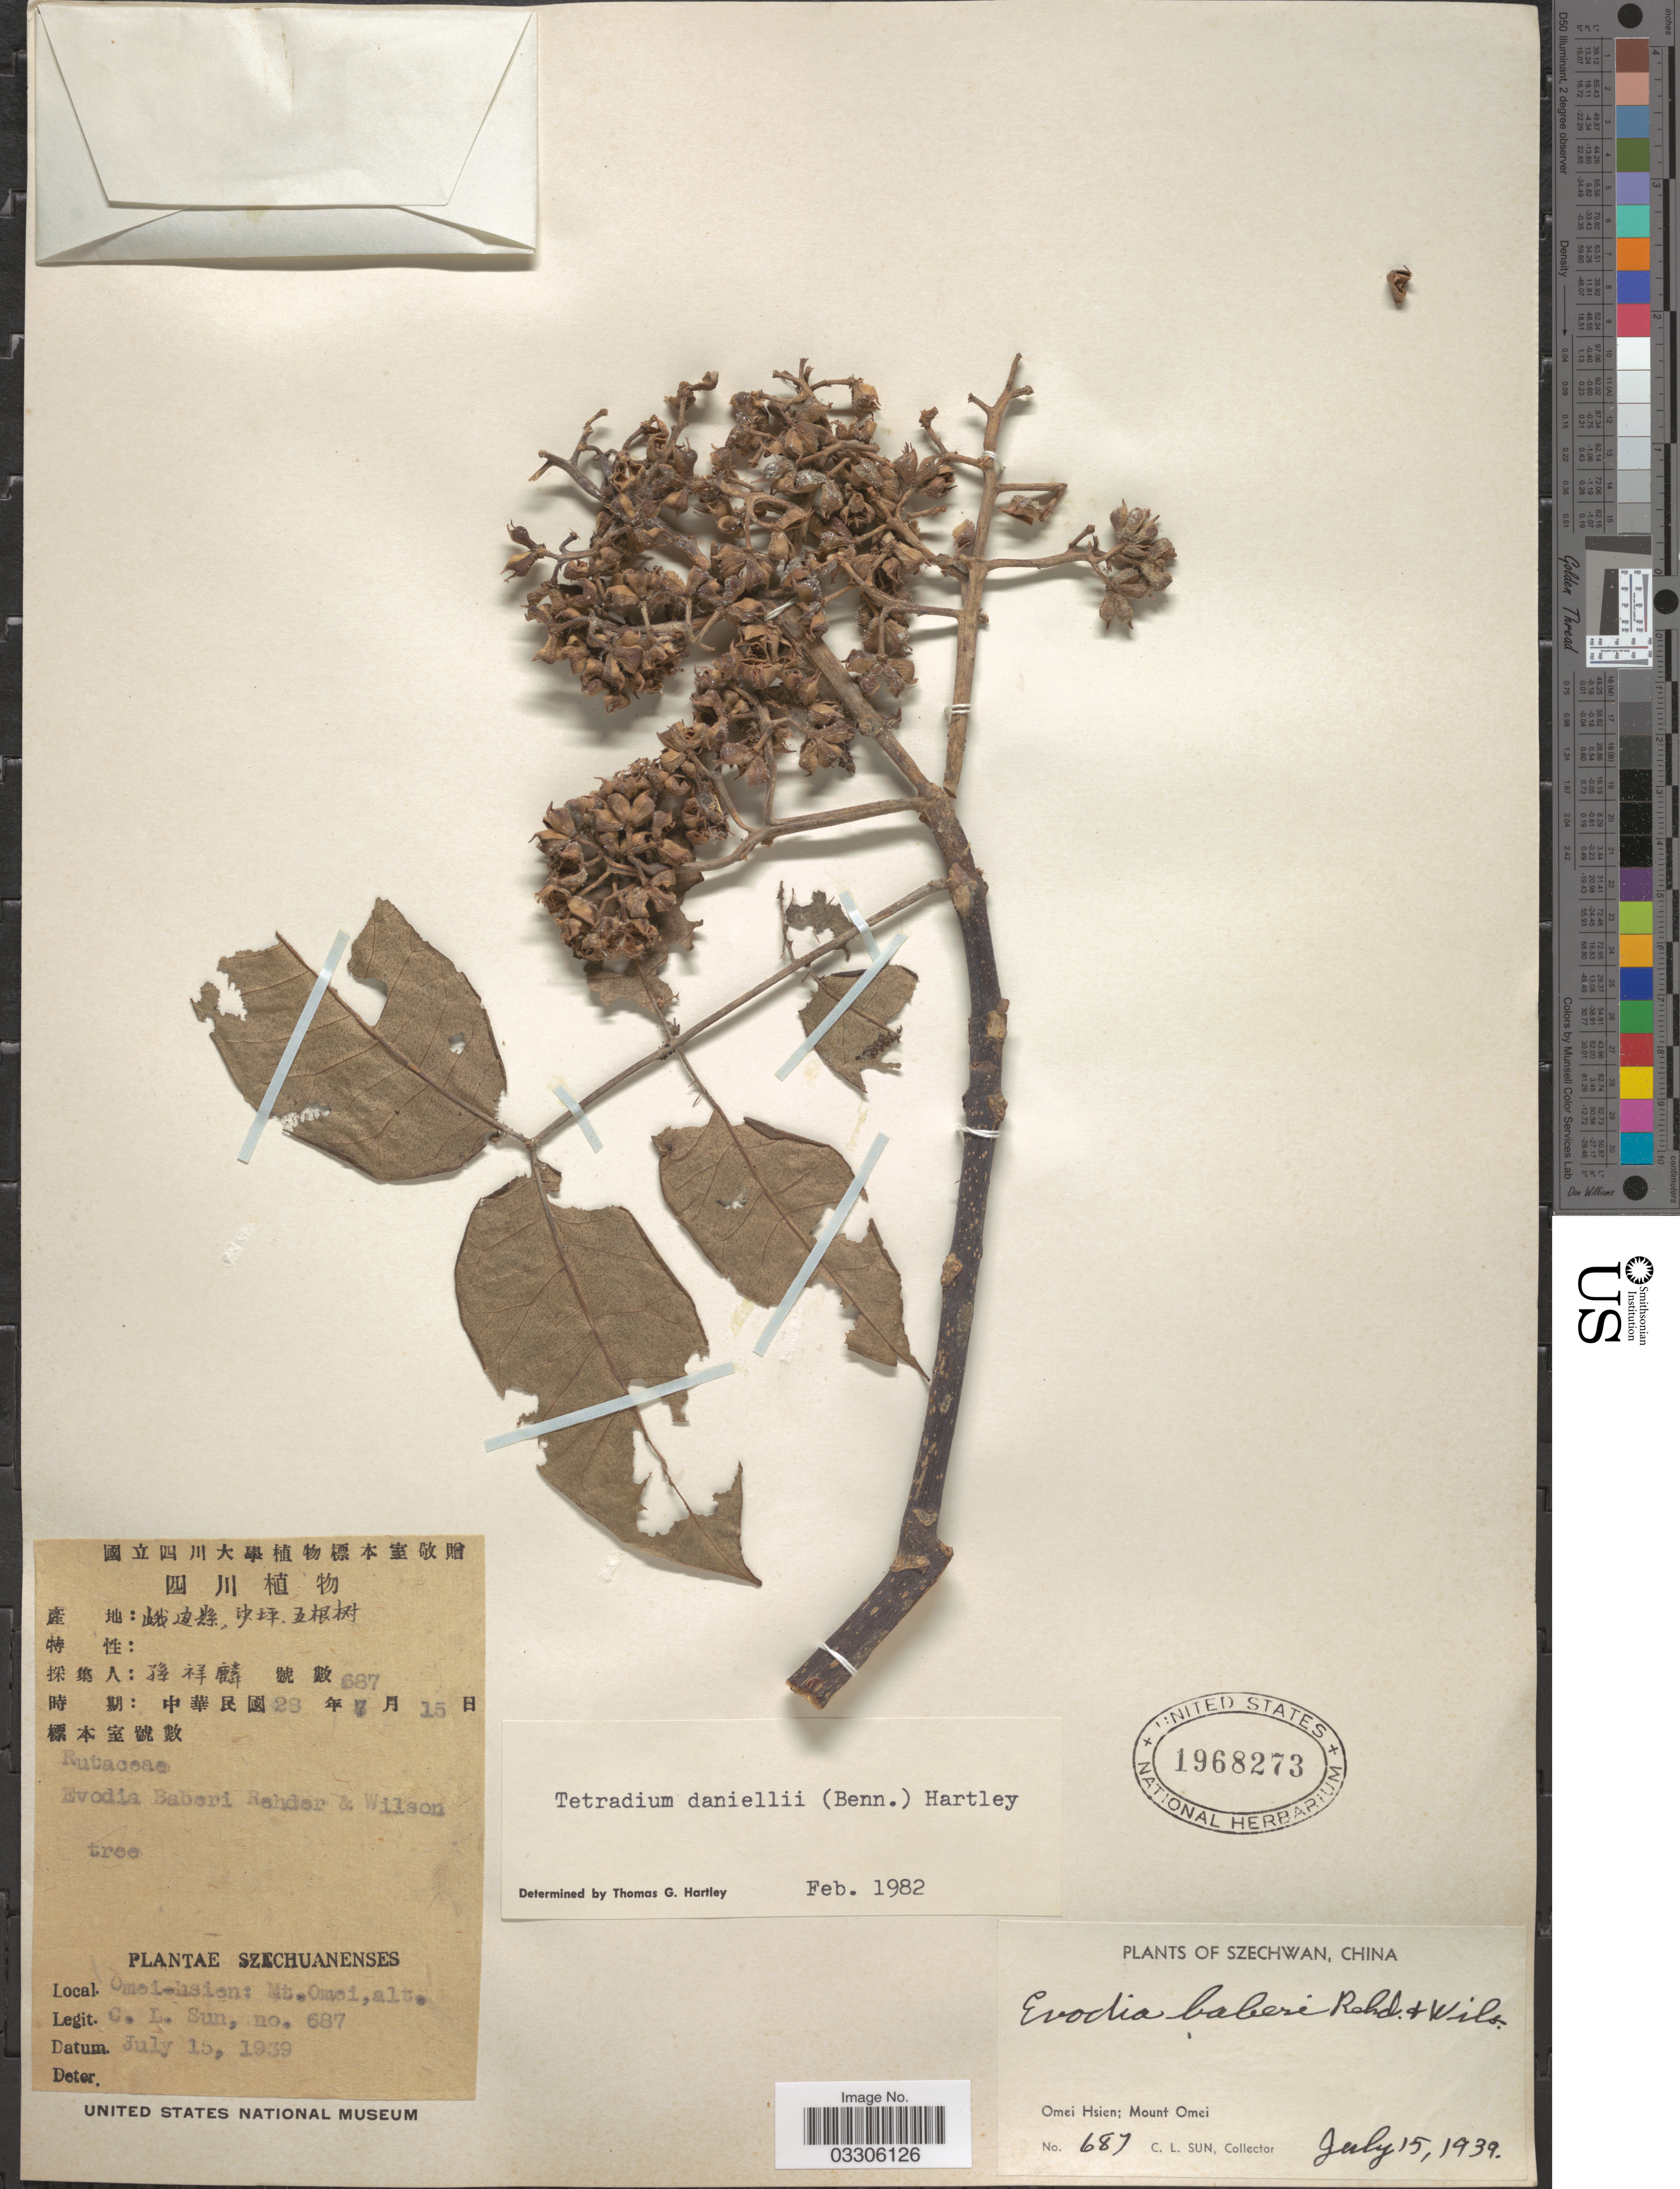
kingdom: Plantae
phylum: Tracheophyta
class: Magnoliopsida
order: Sapindales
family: Rutaceae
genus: Tetradium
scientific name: Tetradium daniellii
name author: (Benn.) T.G. Hartley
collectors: C. Sun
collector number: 687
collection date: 1939-07-15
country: China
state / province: Sichuan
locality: Szechwan. Omei Hsien; Mount Omei.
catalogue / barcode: US 1968273